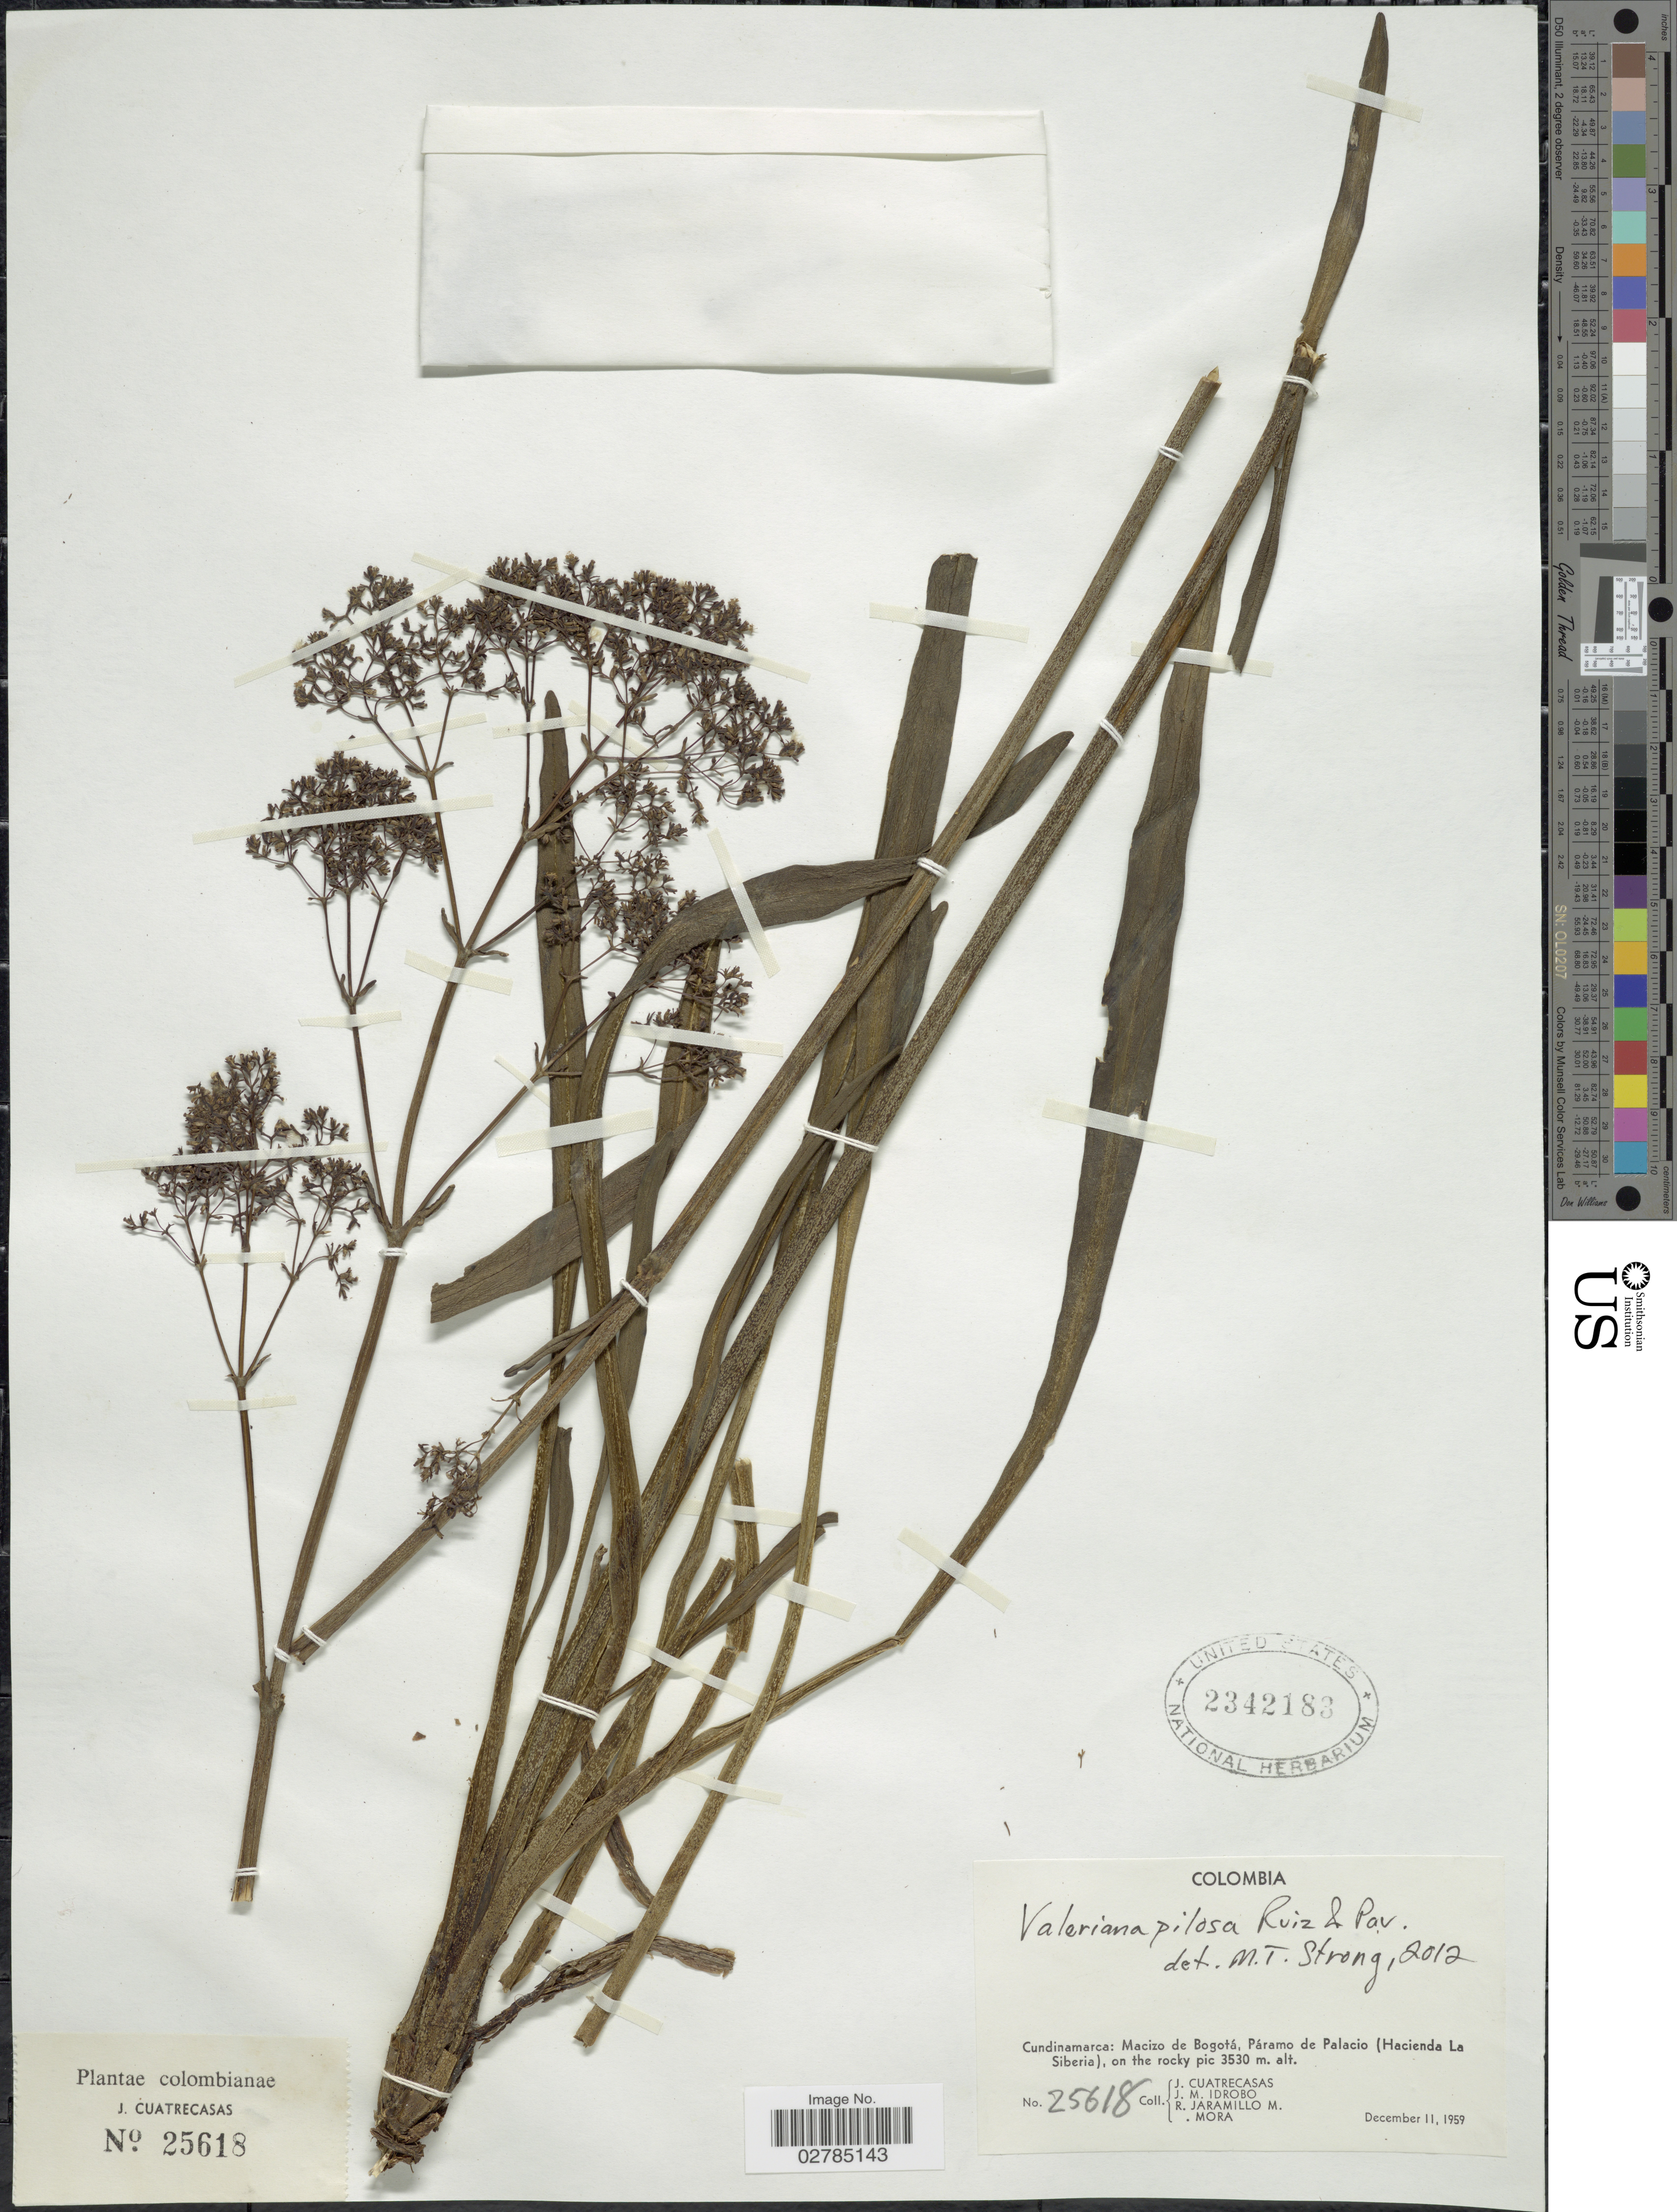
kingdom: Plantae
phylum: Tracheophyta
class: Magnoliopsida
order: Dipsacales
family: Caprifoliaceae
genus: Valeriana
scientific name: Valeriana pilosa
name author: Ruiz & Pav.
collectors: J. Cuatrecasas, J. M. Idrobo, R. Jaramillo M. & Mora, --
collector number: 25618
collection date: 1959-12-11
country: Colombia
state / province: Cundinamarca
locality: Macizo de Bogotá, Páramo de Palacio (Hacienda La Siberia).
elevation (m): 3530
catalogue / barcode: US 2342183